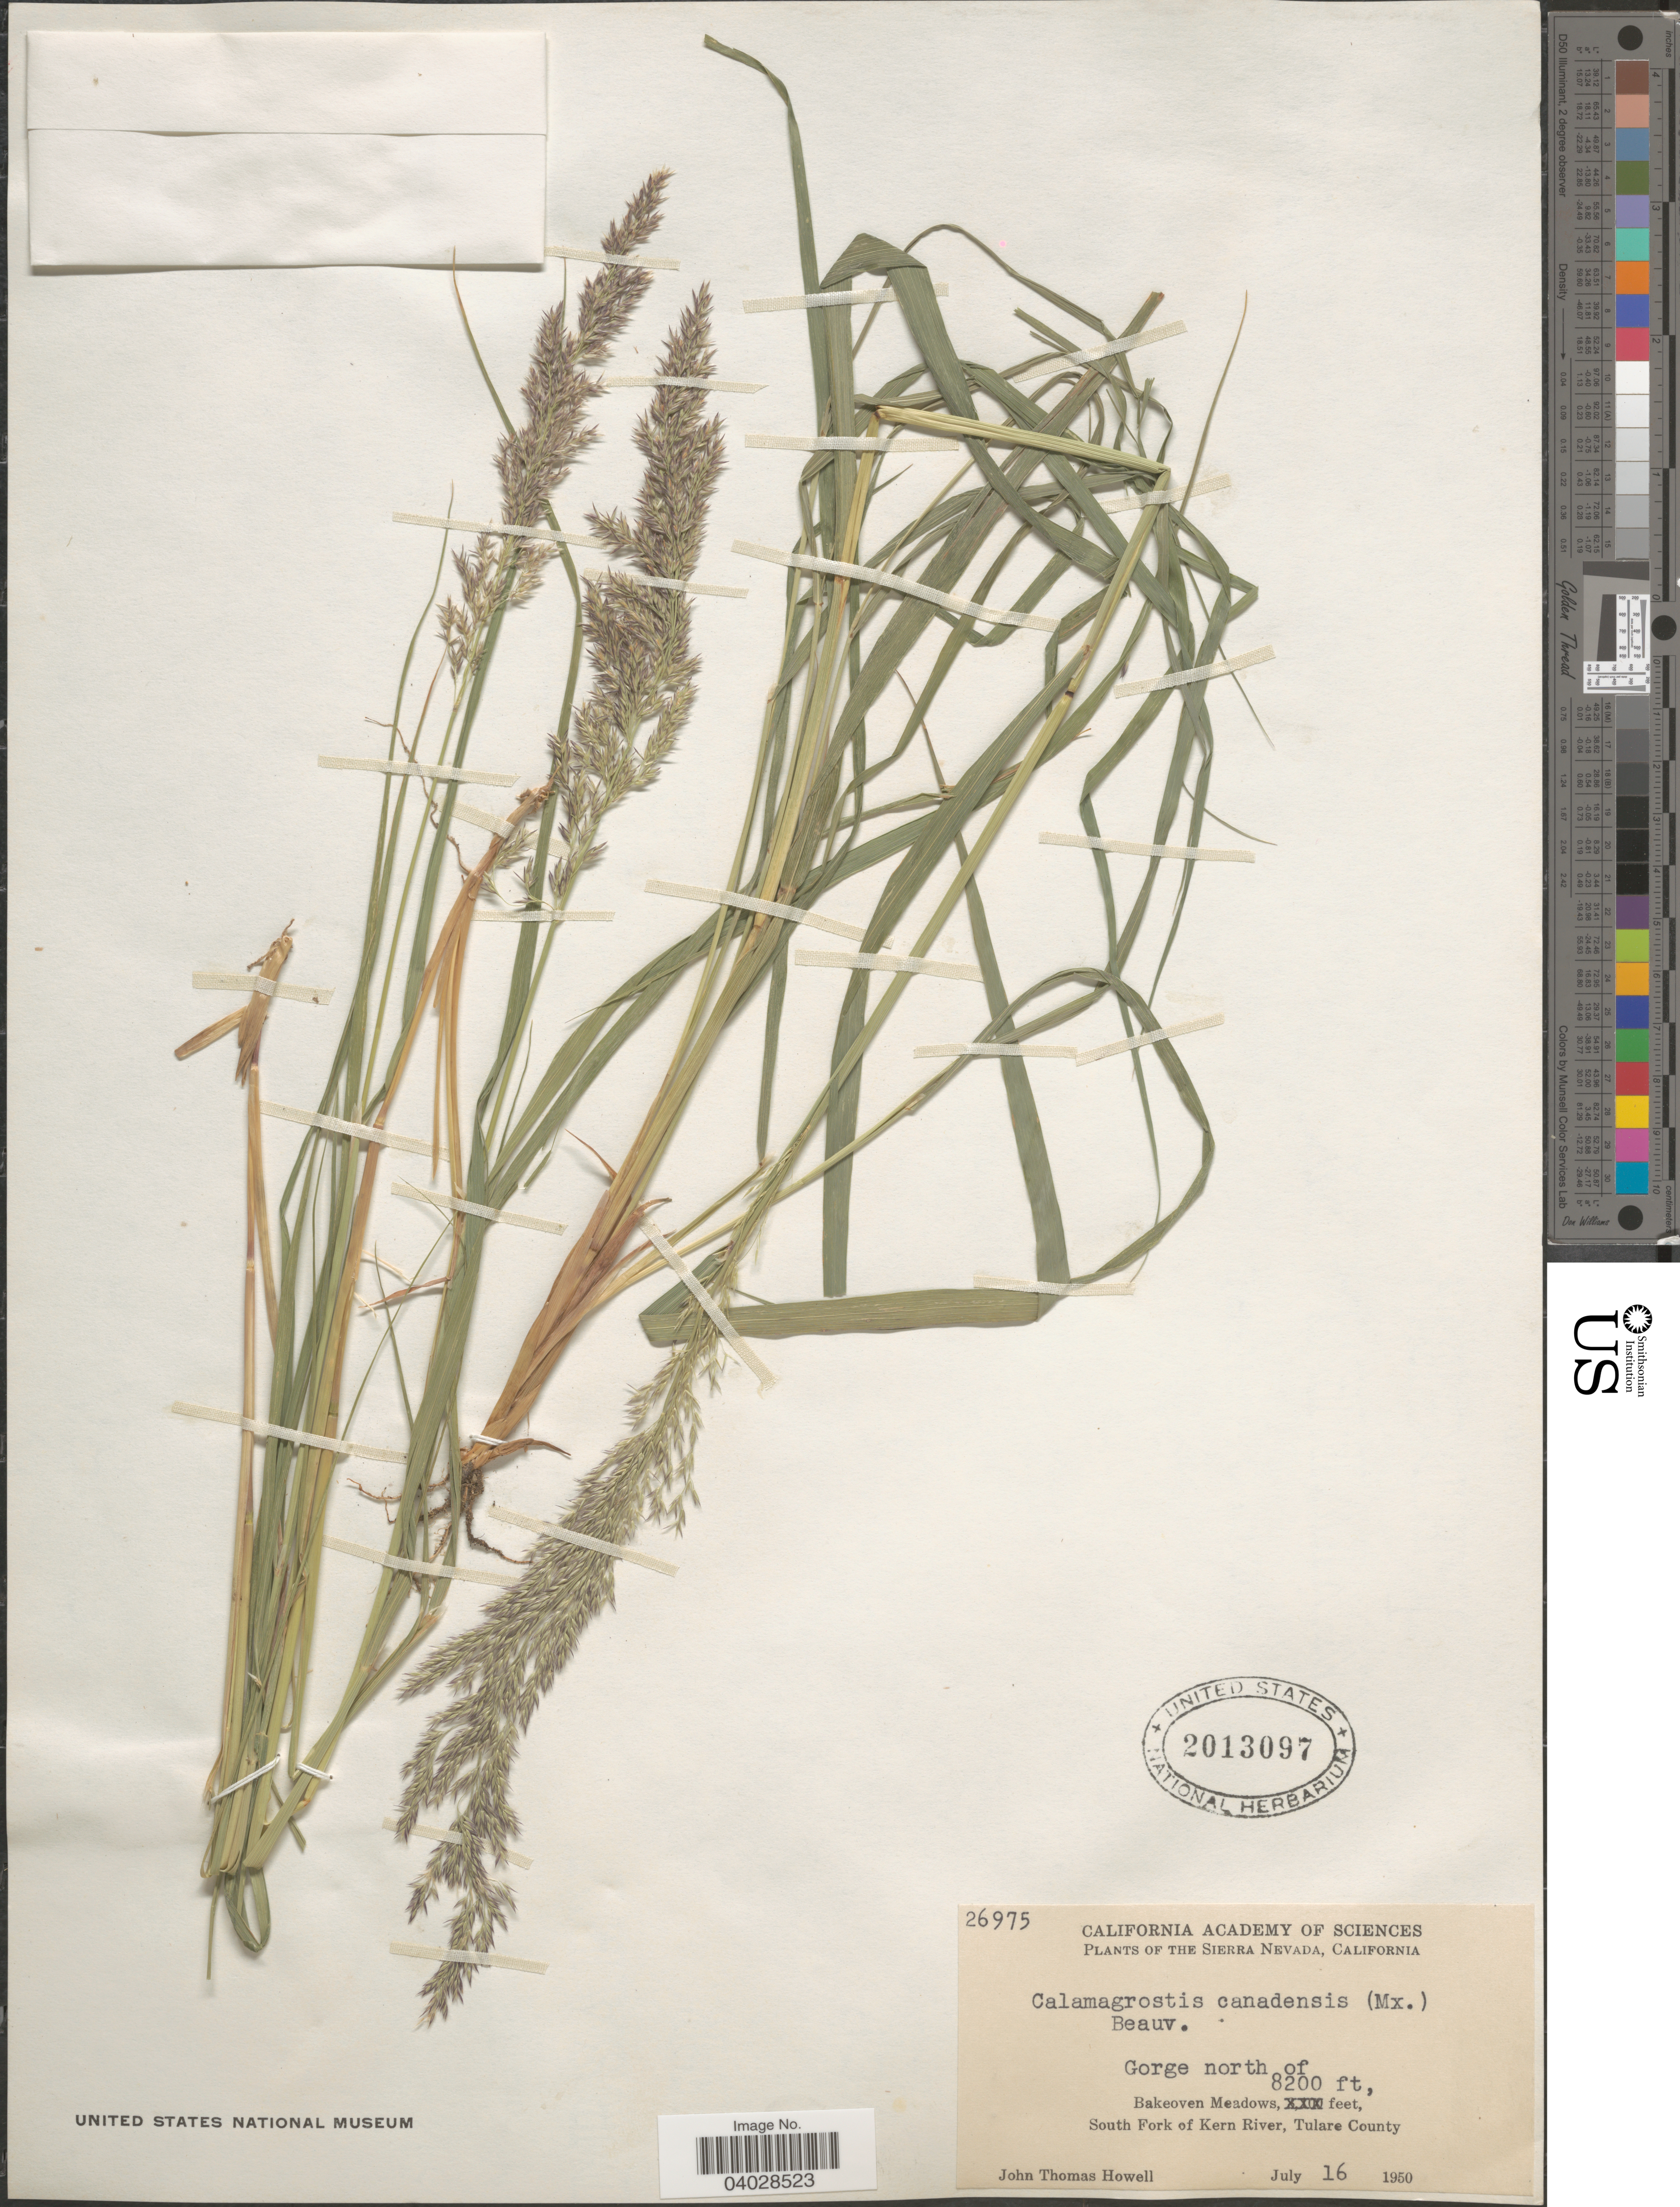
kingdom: Plantae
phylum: Tracheophyta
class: Liliopsida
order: Poales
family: Poaceae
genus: Calamagrostis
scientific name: Calamagrostis canadensis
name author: (Michx.) P. Beauv.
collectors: J. T. Howell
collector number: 26975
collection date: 1950-07-16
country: United States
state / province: California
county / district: Tulare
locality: The Sierra Nevada. Gorge north of Bakeoven Meadows, South Fork of Kern River, Tulare County.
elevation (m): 2499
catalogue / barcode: US 2013097